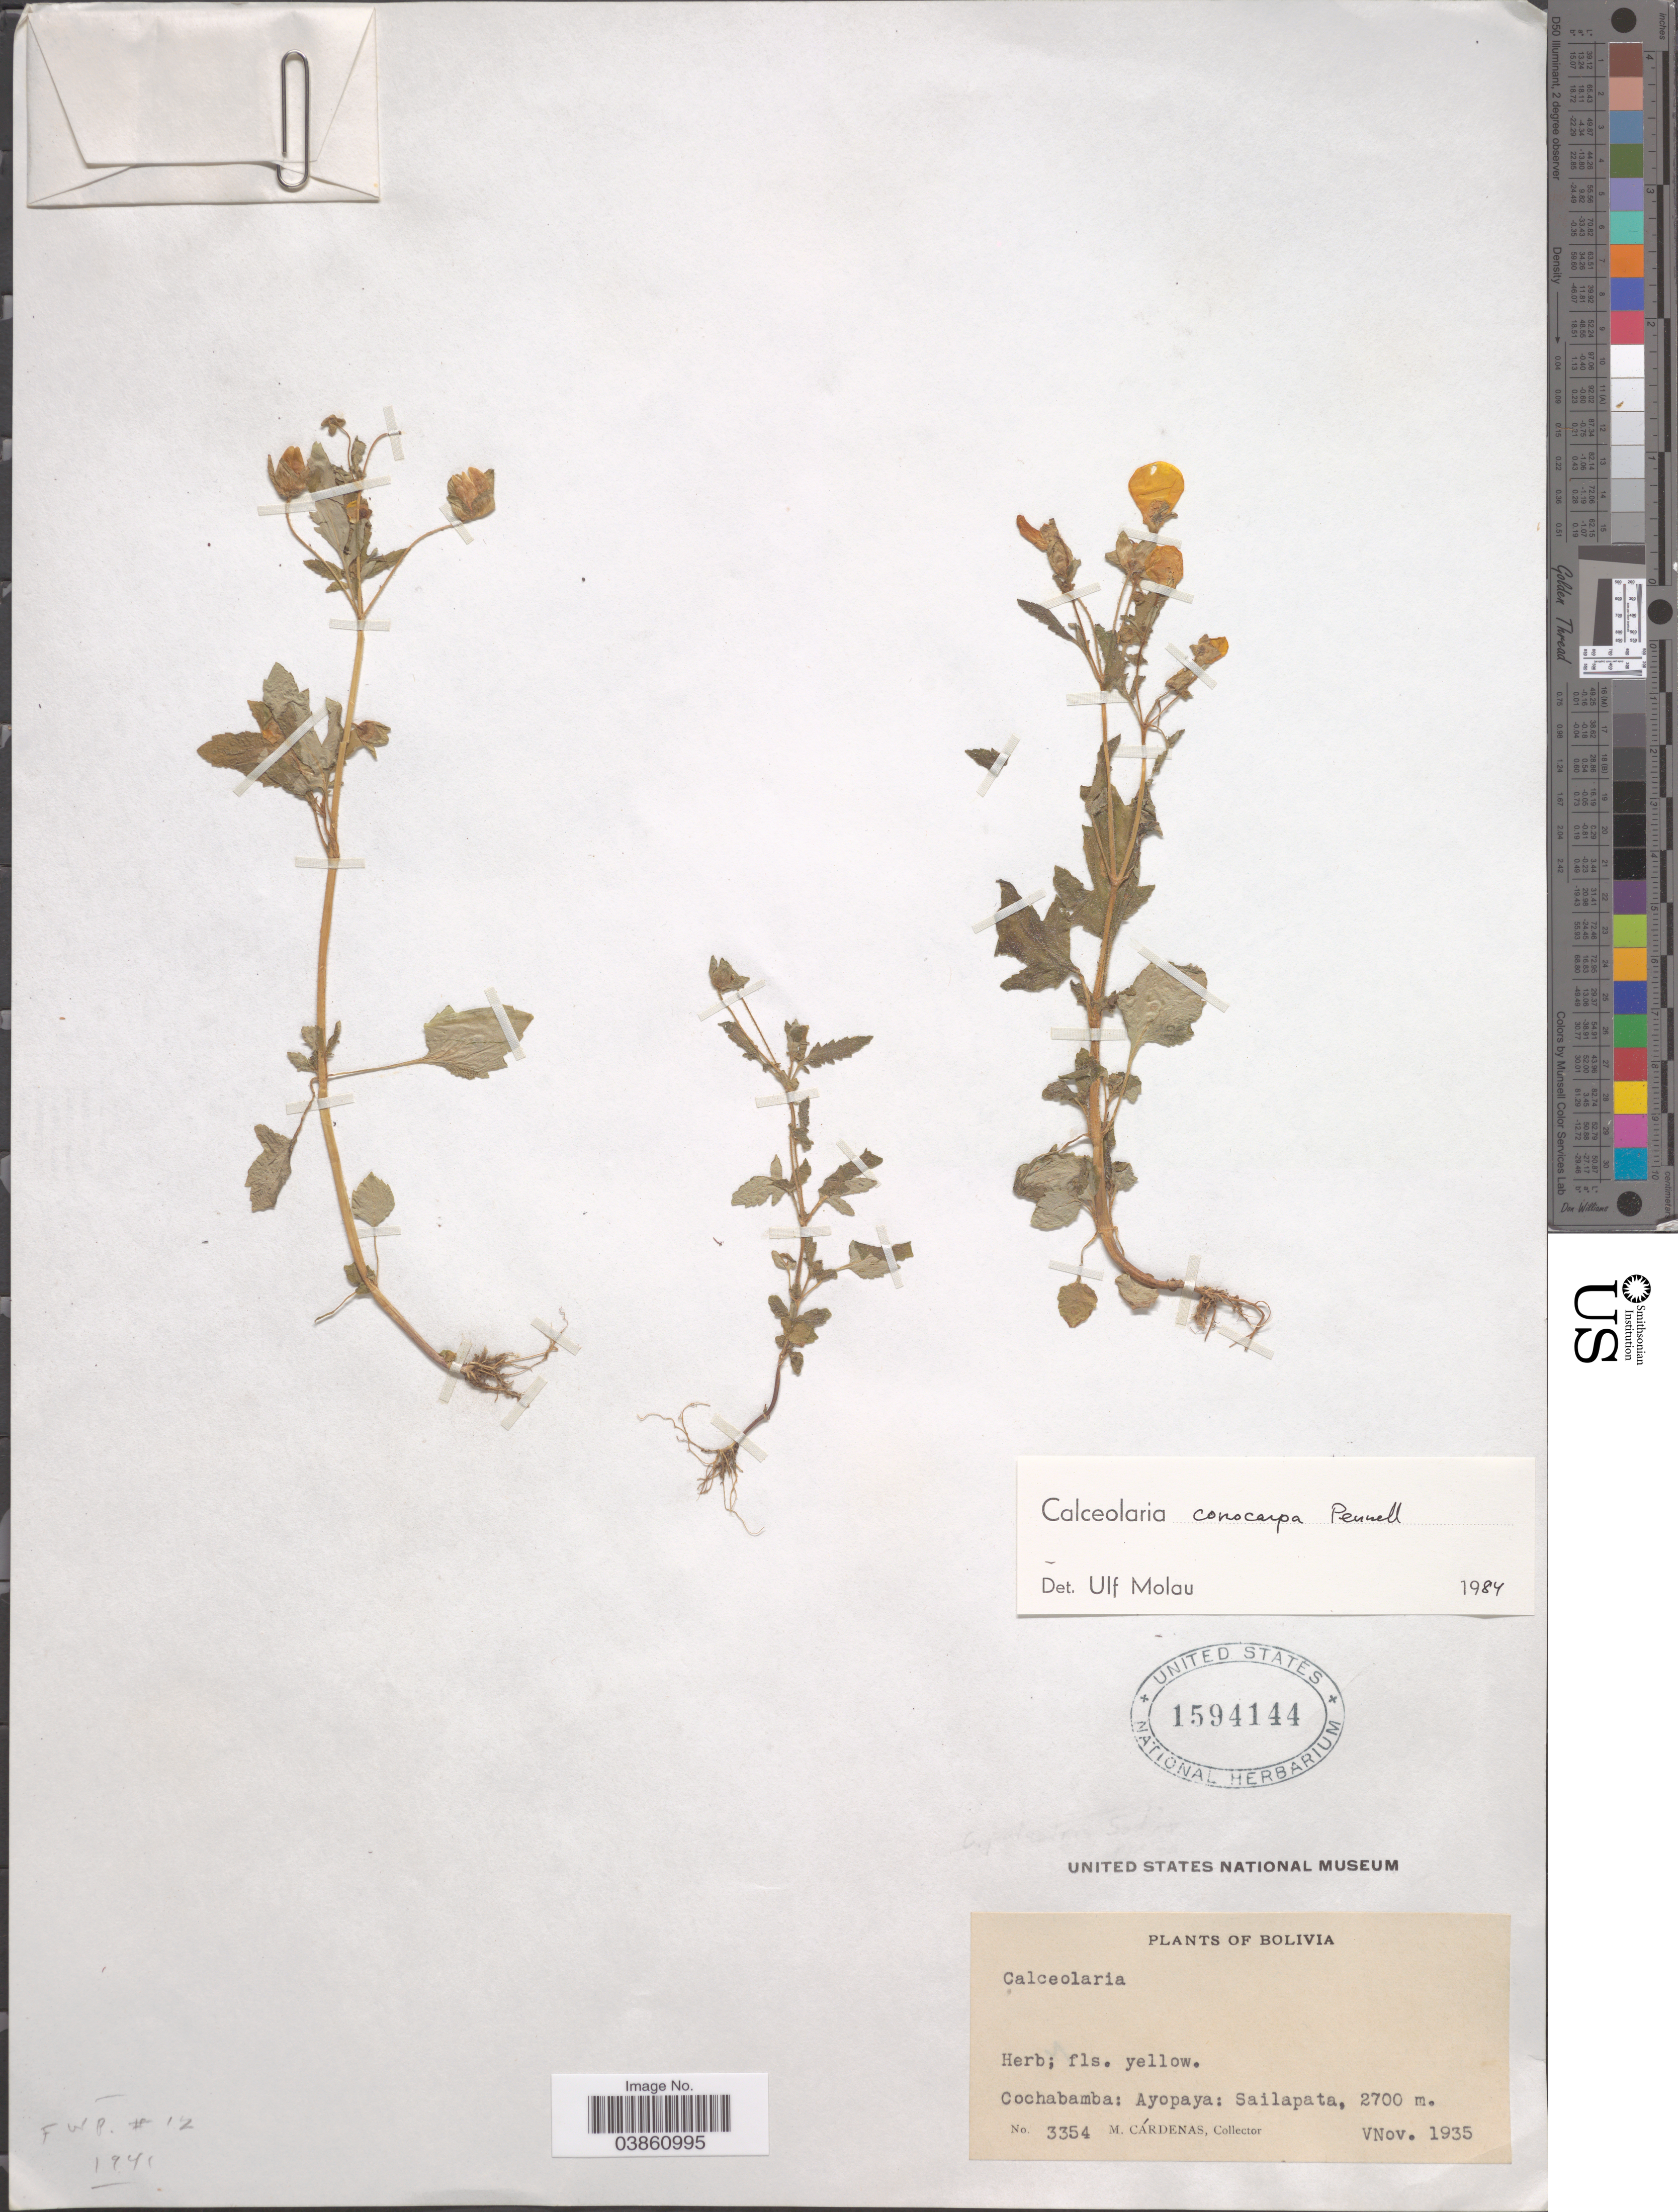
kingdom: Plantae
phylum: Tracheophyta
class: Magnoliopsida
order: Lamiales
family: Calceolariaceae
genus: Calceolaria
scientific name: Calceolaria conocarpa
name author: Pennell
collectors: M. Cárdenas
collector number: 3354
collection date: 1935-11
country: Bolivia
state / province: Cochabamba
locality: Ayopaya: Sailapata.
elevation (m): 2700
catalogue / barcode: US 1594144